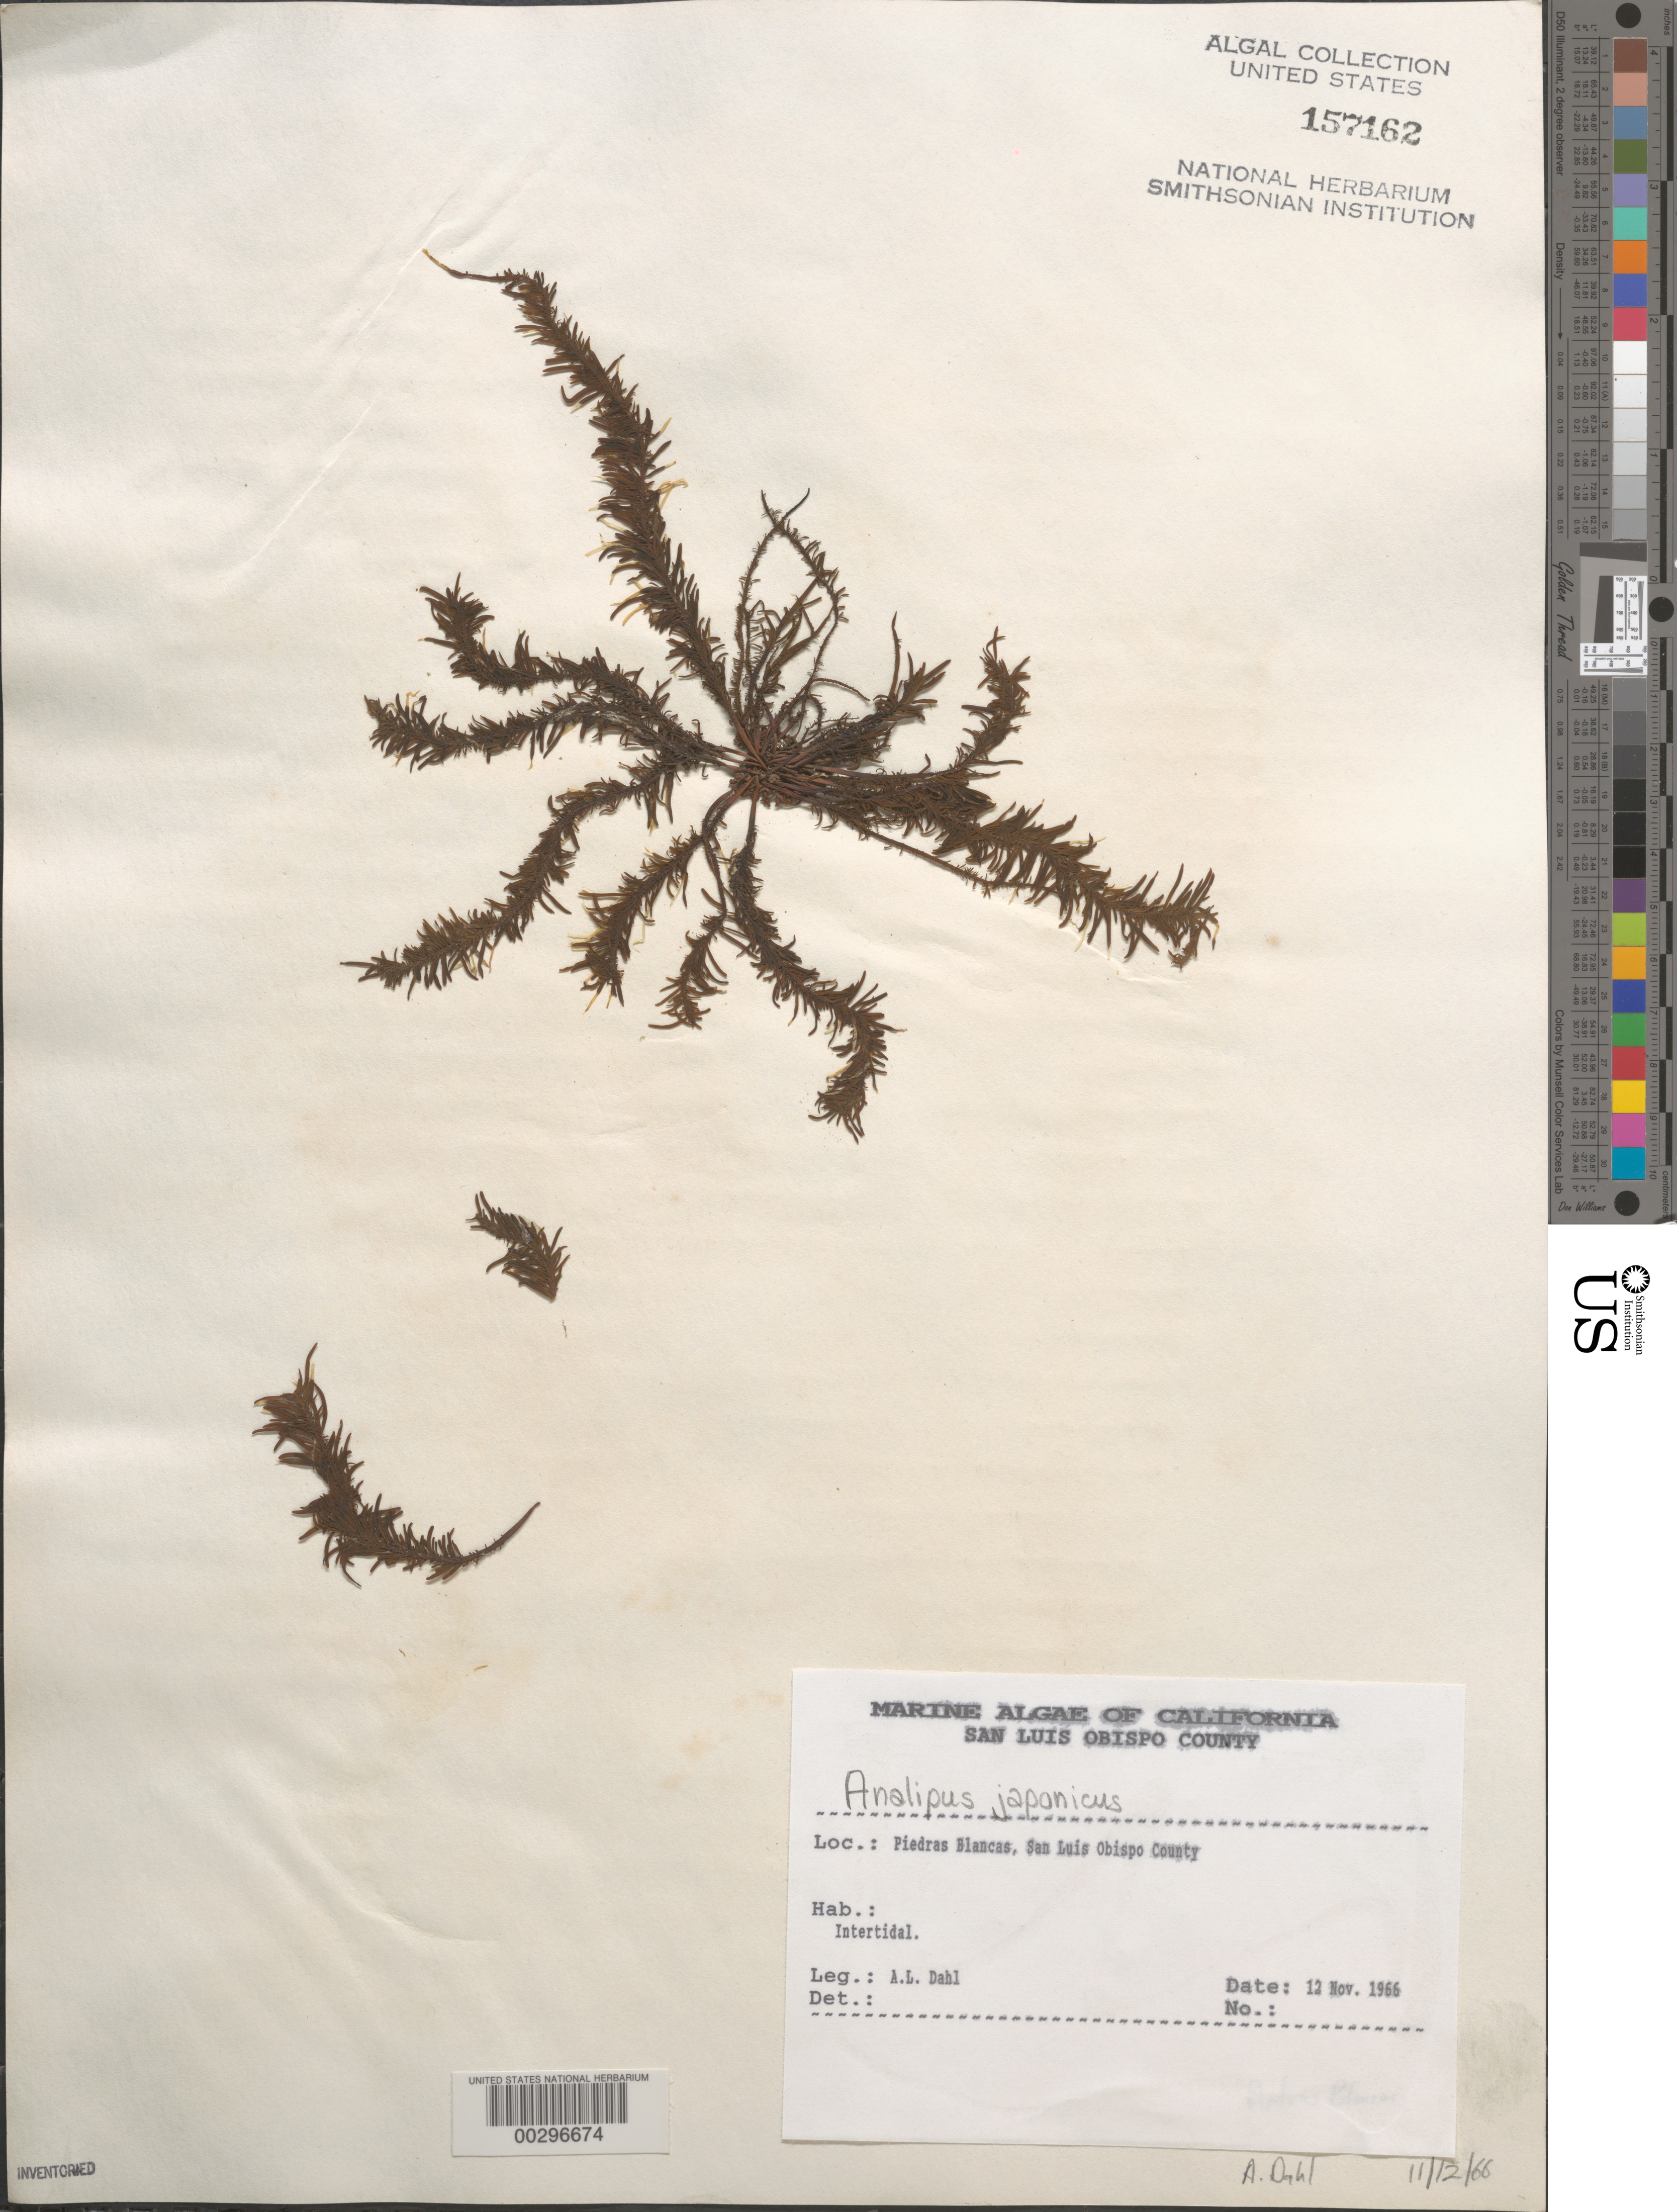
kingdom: Chromista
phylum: Ochrophyta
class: Phaeophyceae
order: Ectocarpales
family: Chordariaceae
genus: Analipus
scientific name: Analipus japonicus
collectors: A. Dahl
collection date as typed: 12 Nov 1966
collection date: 1966-11-12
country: United States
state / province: California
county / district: San Luis Obispo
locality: Piedras Blancas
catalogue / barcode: US 157162